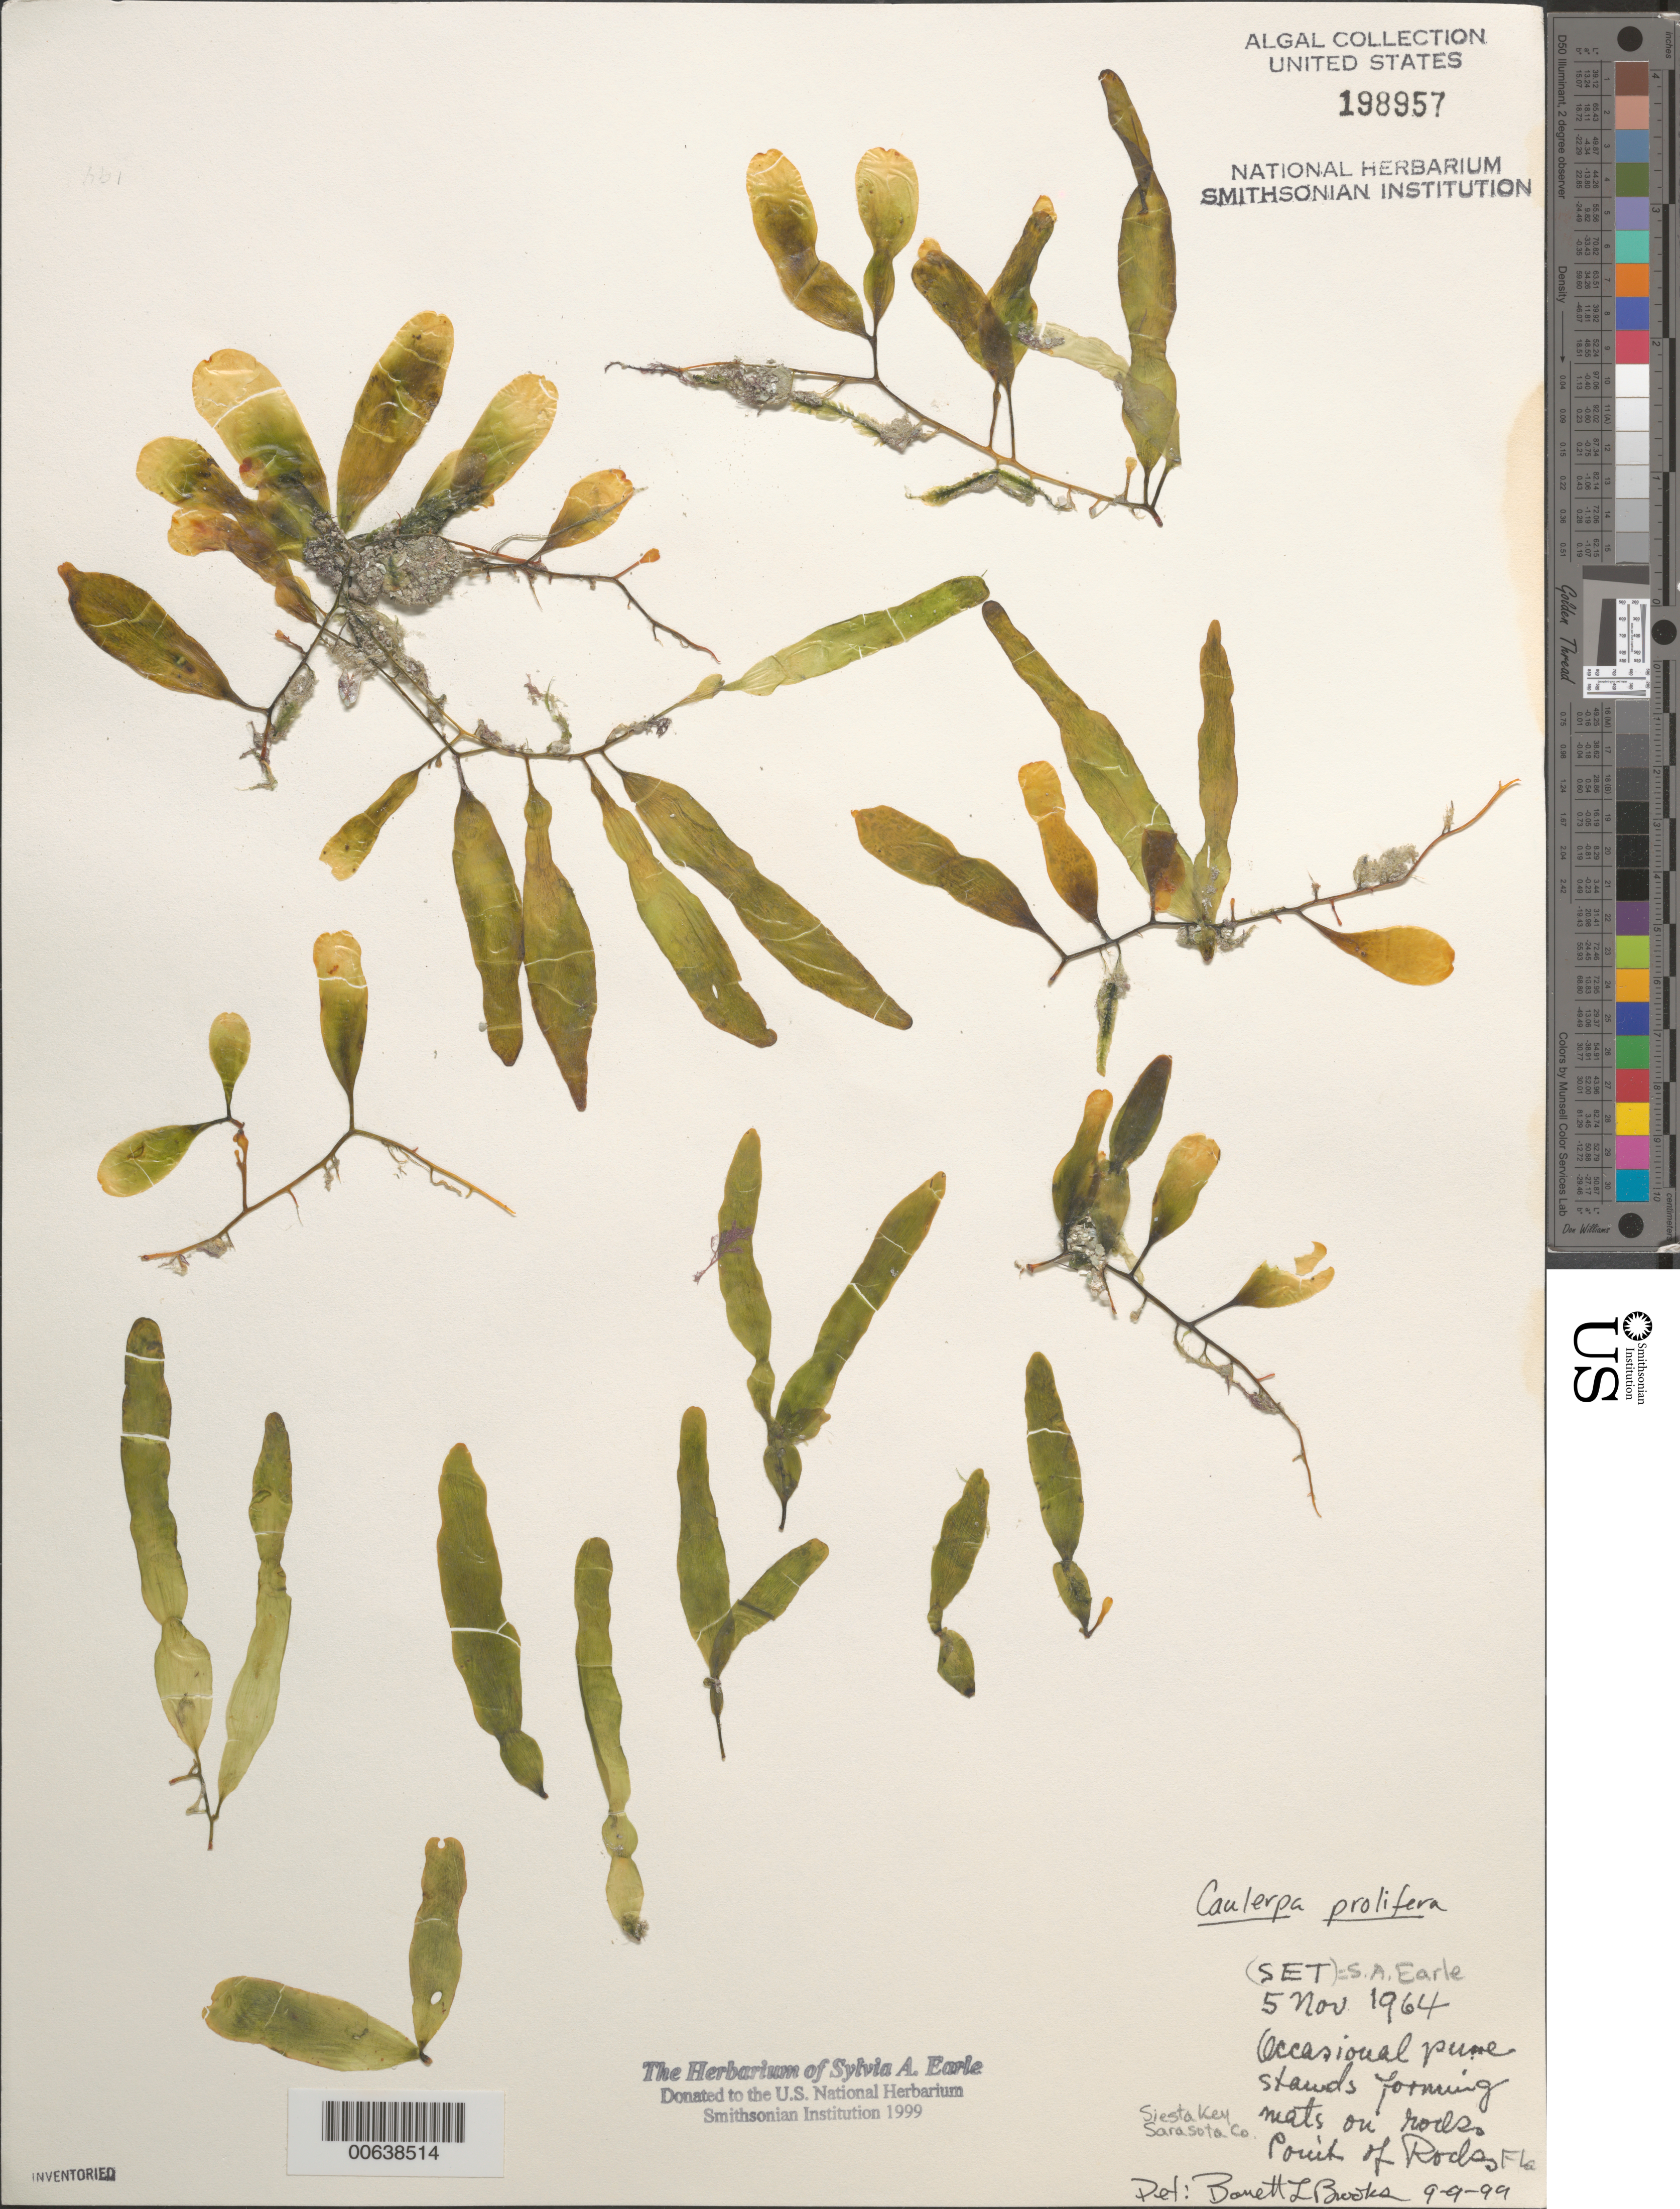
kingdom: Plantae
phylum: Chlorophyta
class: Ulvophyceae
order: Bryopsidales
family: Caulerpaceae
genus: Caulerpa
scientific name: Caulerpa prolifera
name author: (Forssk.) J.V.Lamouroux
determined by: Brooks, B. L., (BOT), Smithsonian Institution - National Museum of Natural History (UNITED STATES)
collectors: S. A. Earle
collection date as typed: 05 Nov 1964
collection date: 1964-11-05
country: United States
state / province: Florida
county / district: Sarasota County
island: Siesta Key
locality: Point of Rocks, Sarasota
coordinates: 27 14.6'N, 82 32.1'W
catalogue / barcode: US 198957